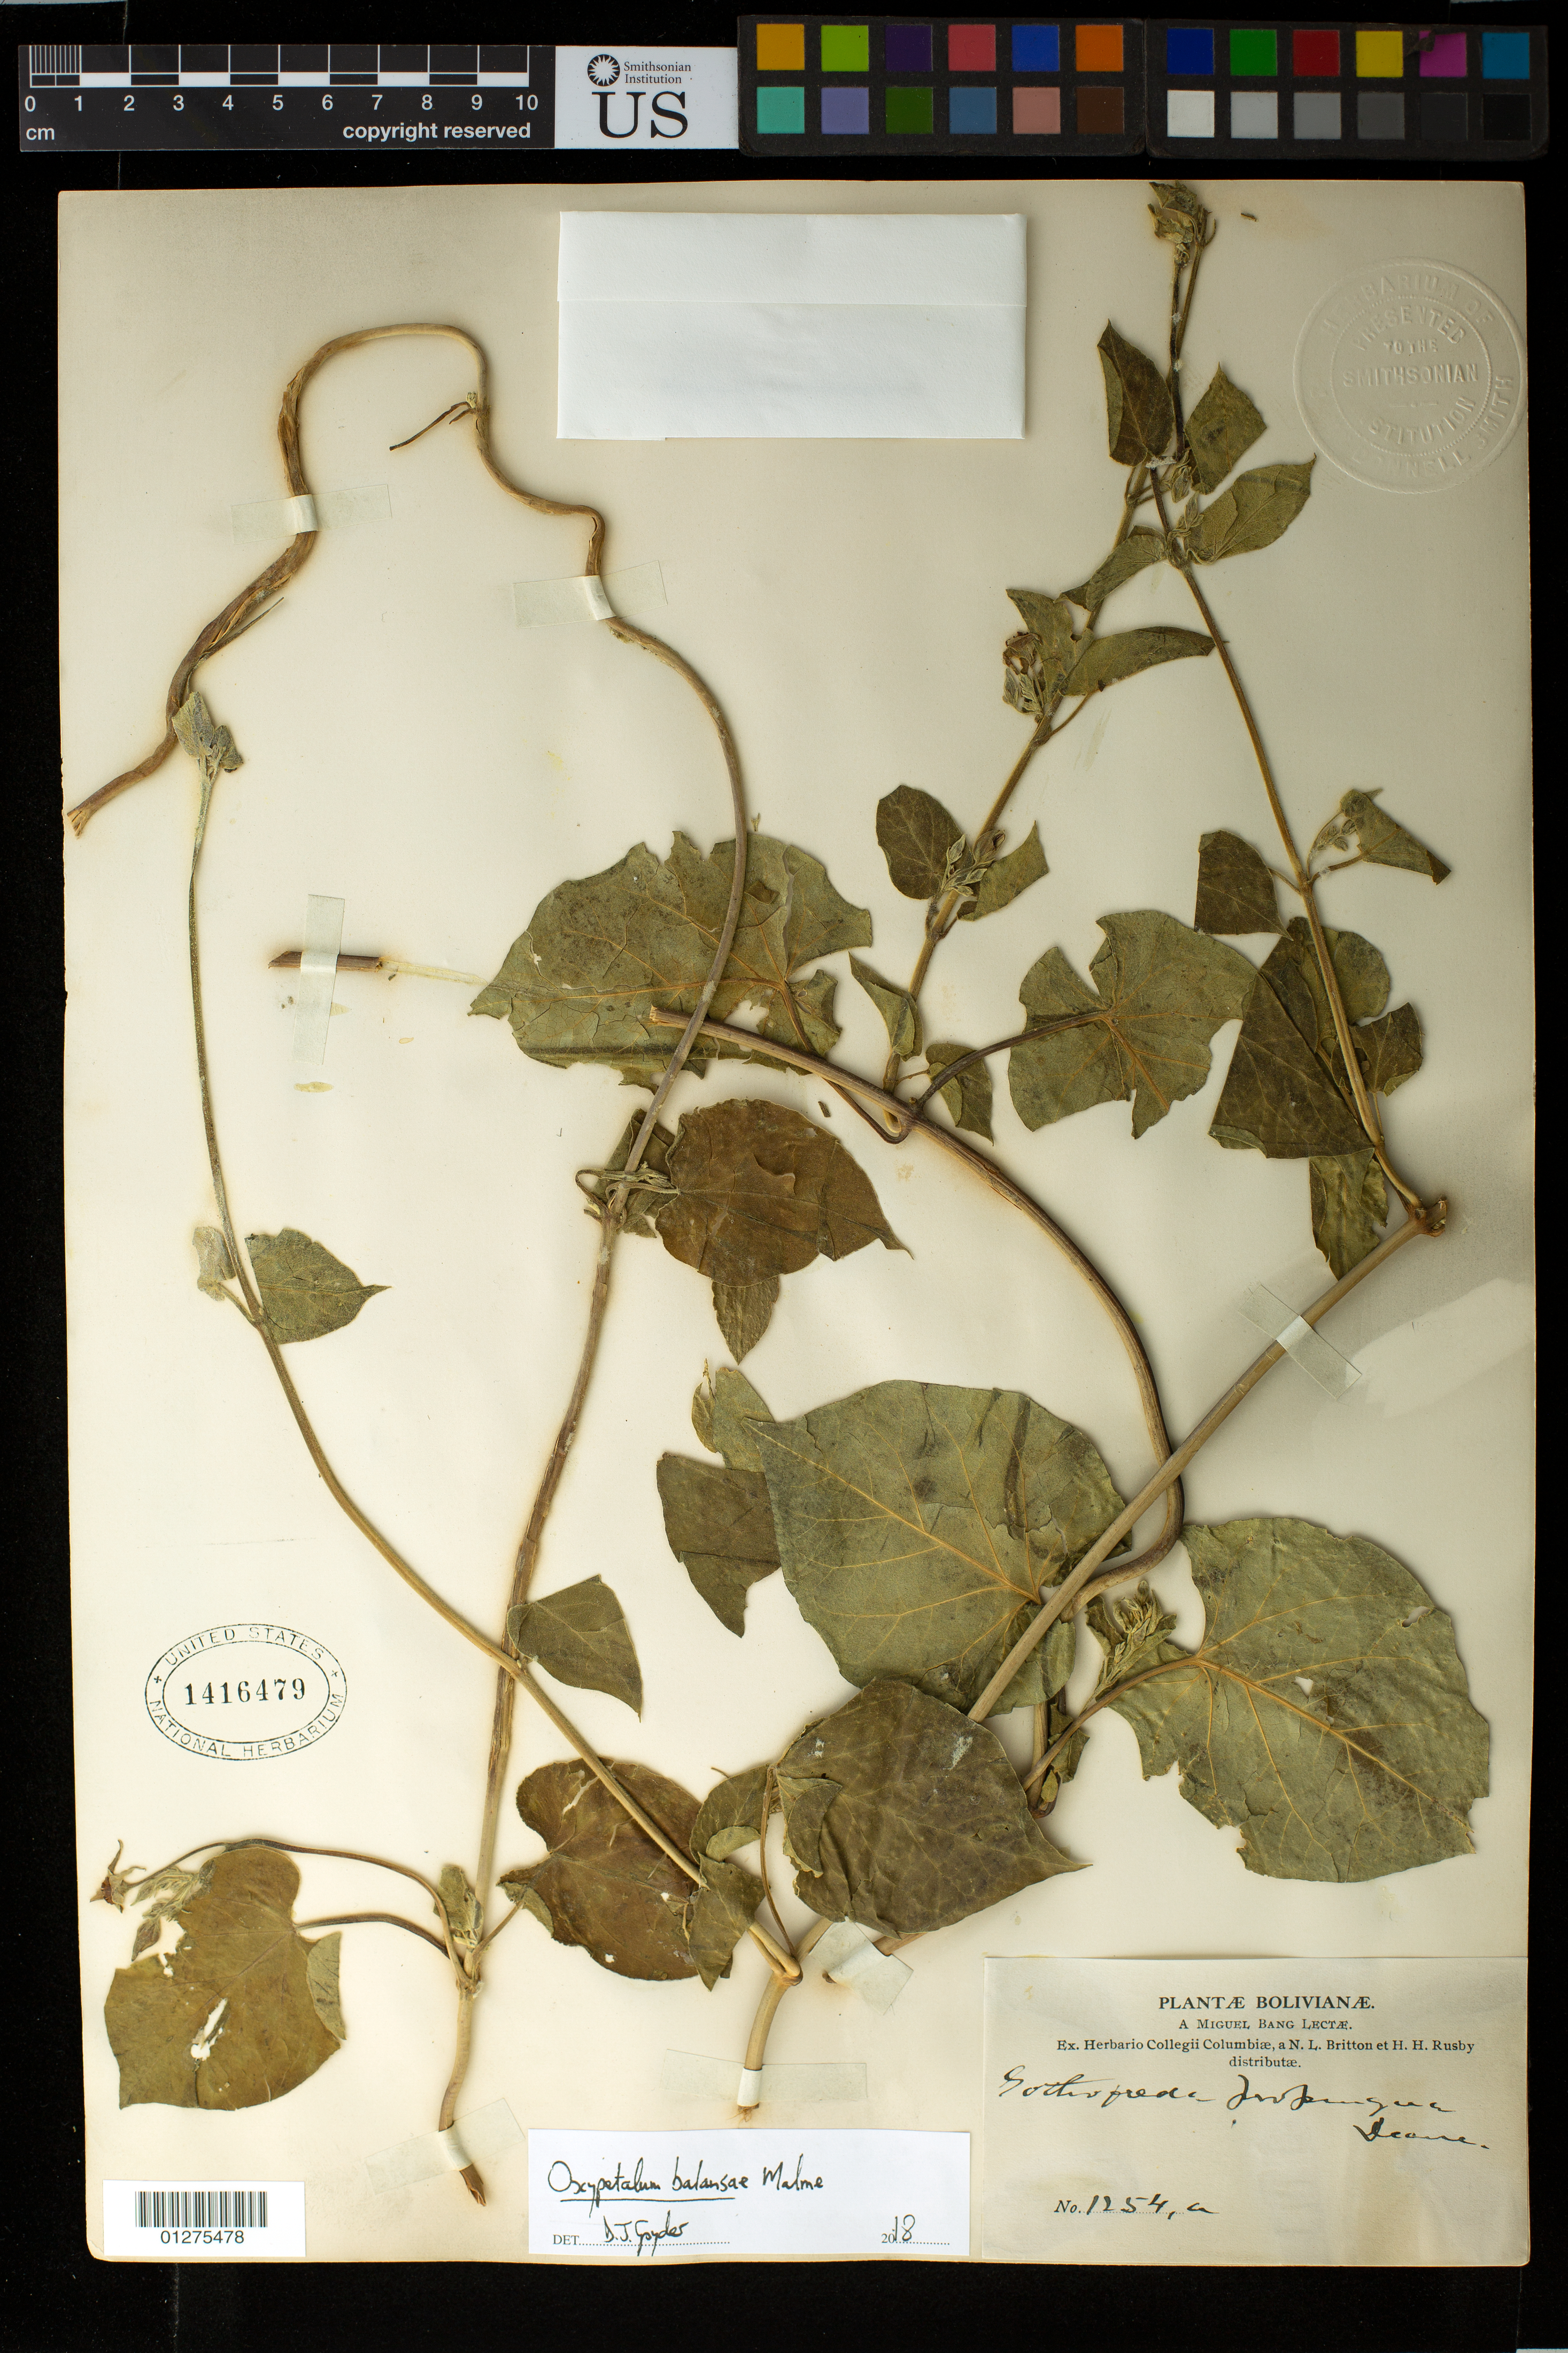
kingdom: Plantae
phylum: Tracheophyta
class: Magnoliopsida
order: Gentianales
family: Apocynaceae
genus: Oxypetalum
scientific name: Oxypetalum balansae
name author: Malme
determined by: Goyder, D. J.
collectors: M. Bang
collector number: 1254a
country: Bolivia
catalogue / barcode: US 1416479